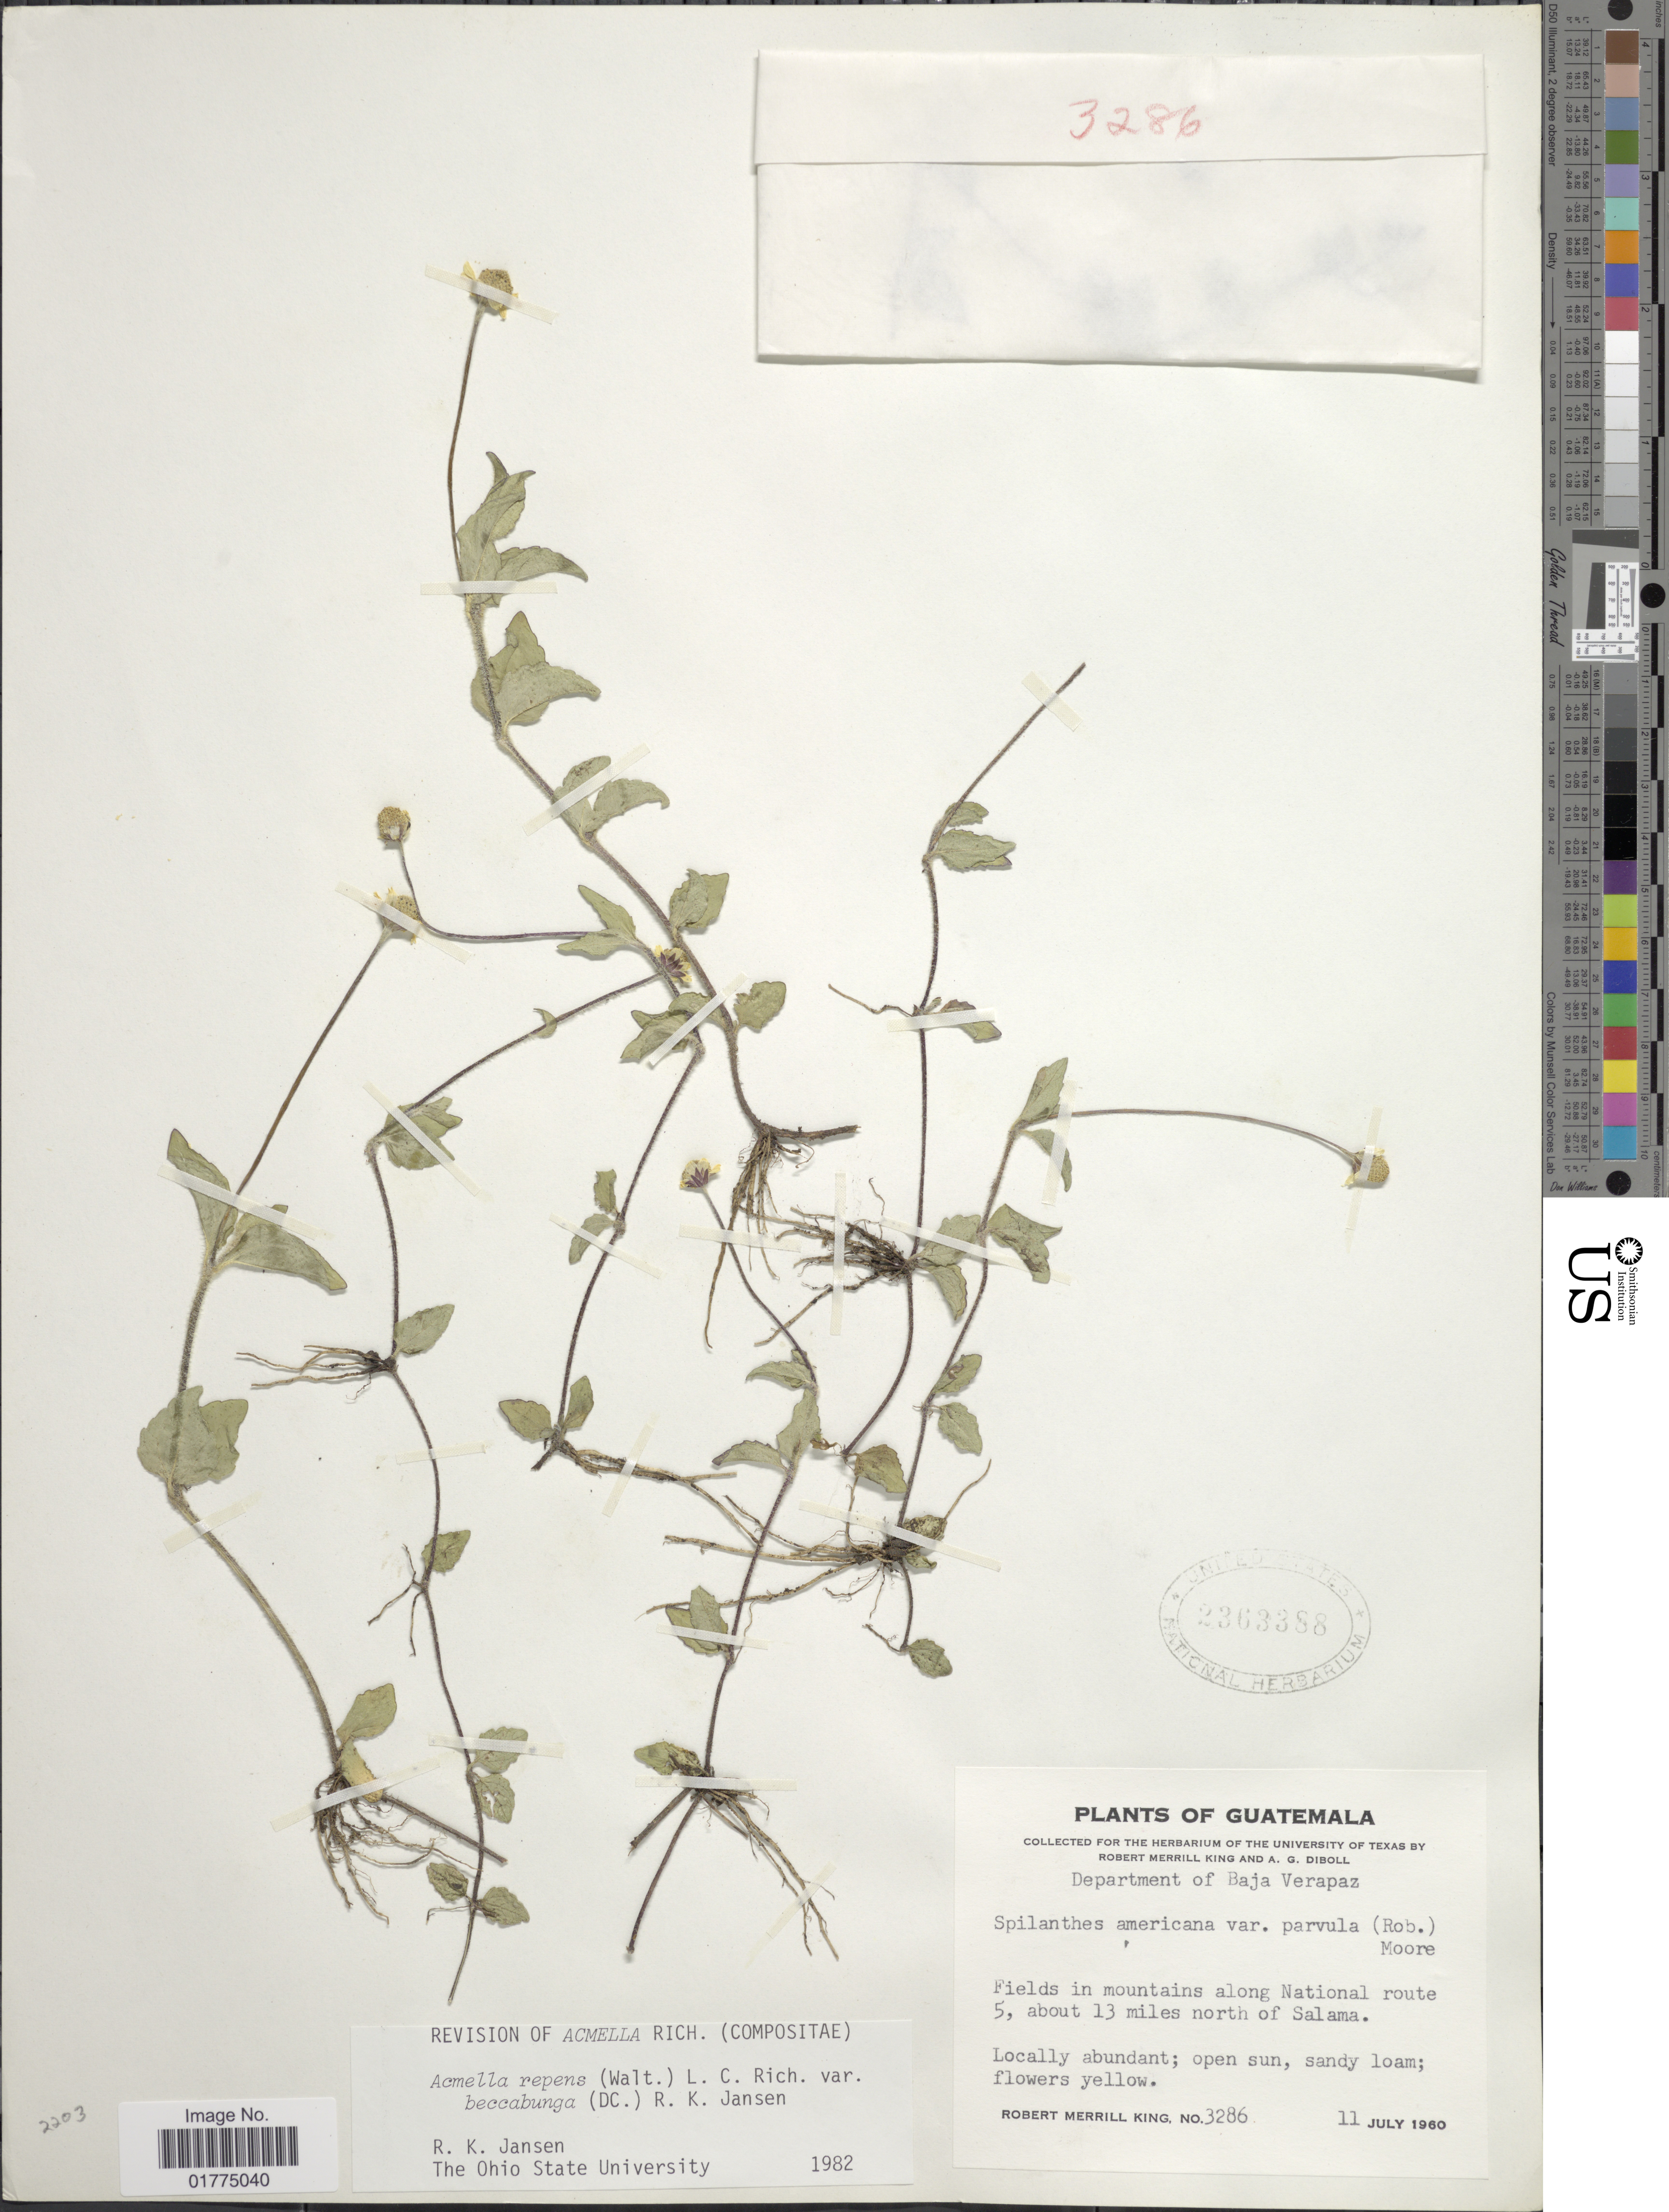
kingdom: Plantae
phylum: Tracheophyta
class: Magnoliopsida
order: Asterales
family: Asteraceae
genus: Acmella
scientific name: Acmella repens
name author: (Walter) Rich.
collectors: R. M. King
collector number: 3286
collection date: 1960-07-11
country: Guatemala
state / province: Baja Verapaz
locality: Department of Baja Verapaz. Fields in mountains along National route 5, about 13 miles north of Salama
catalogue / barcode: US 2363388